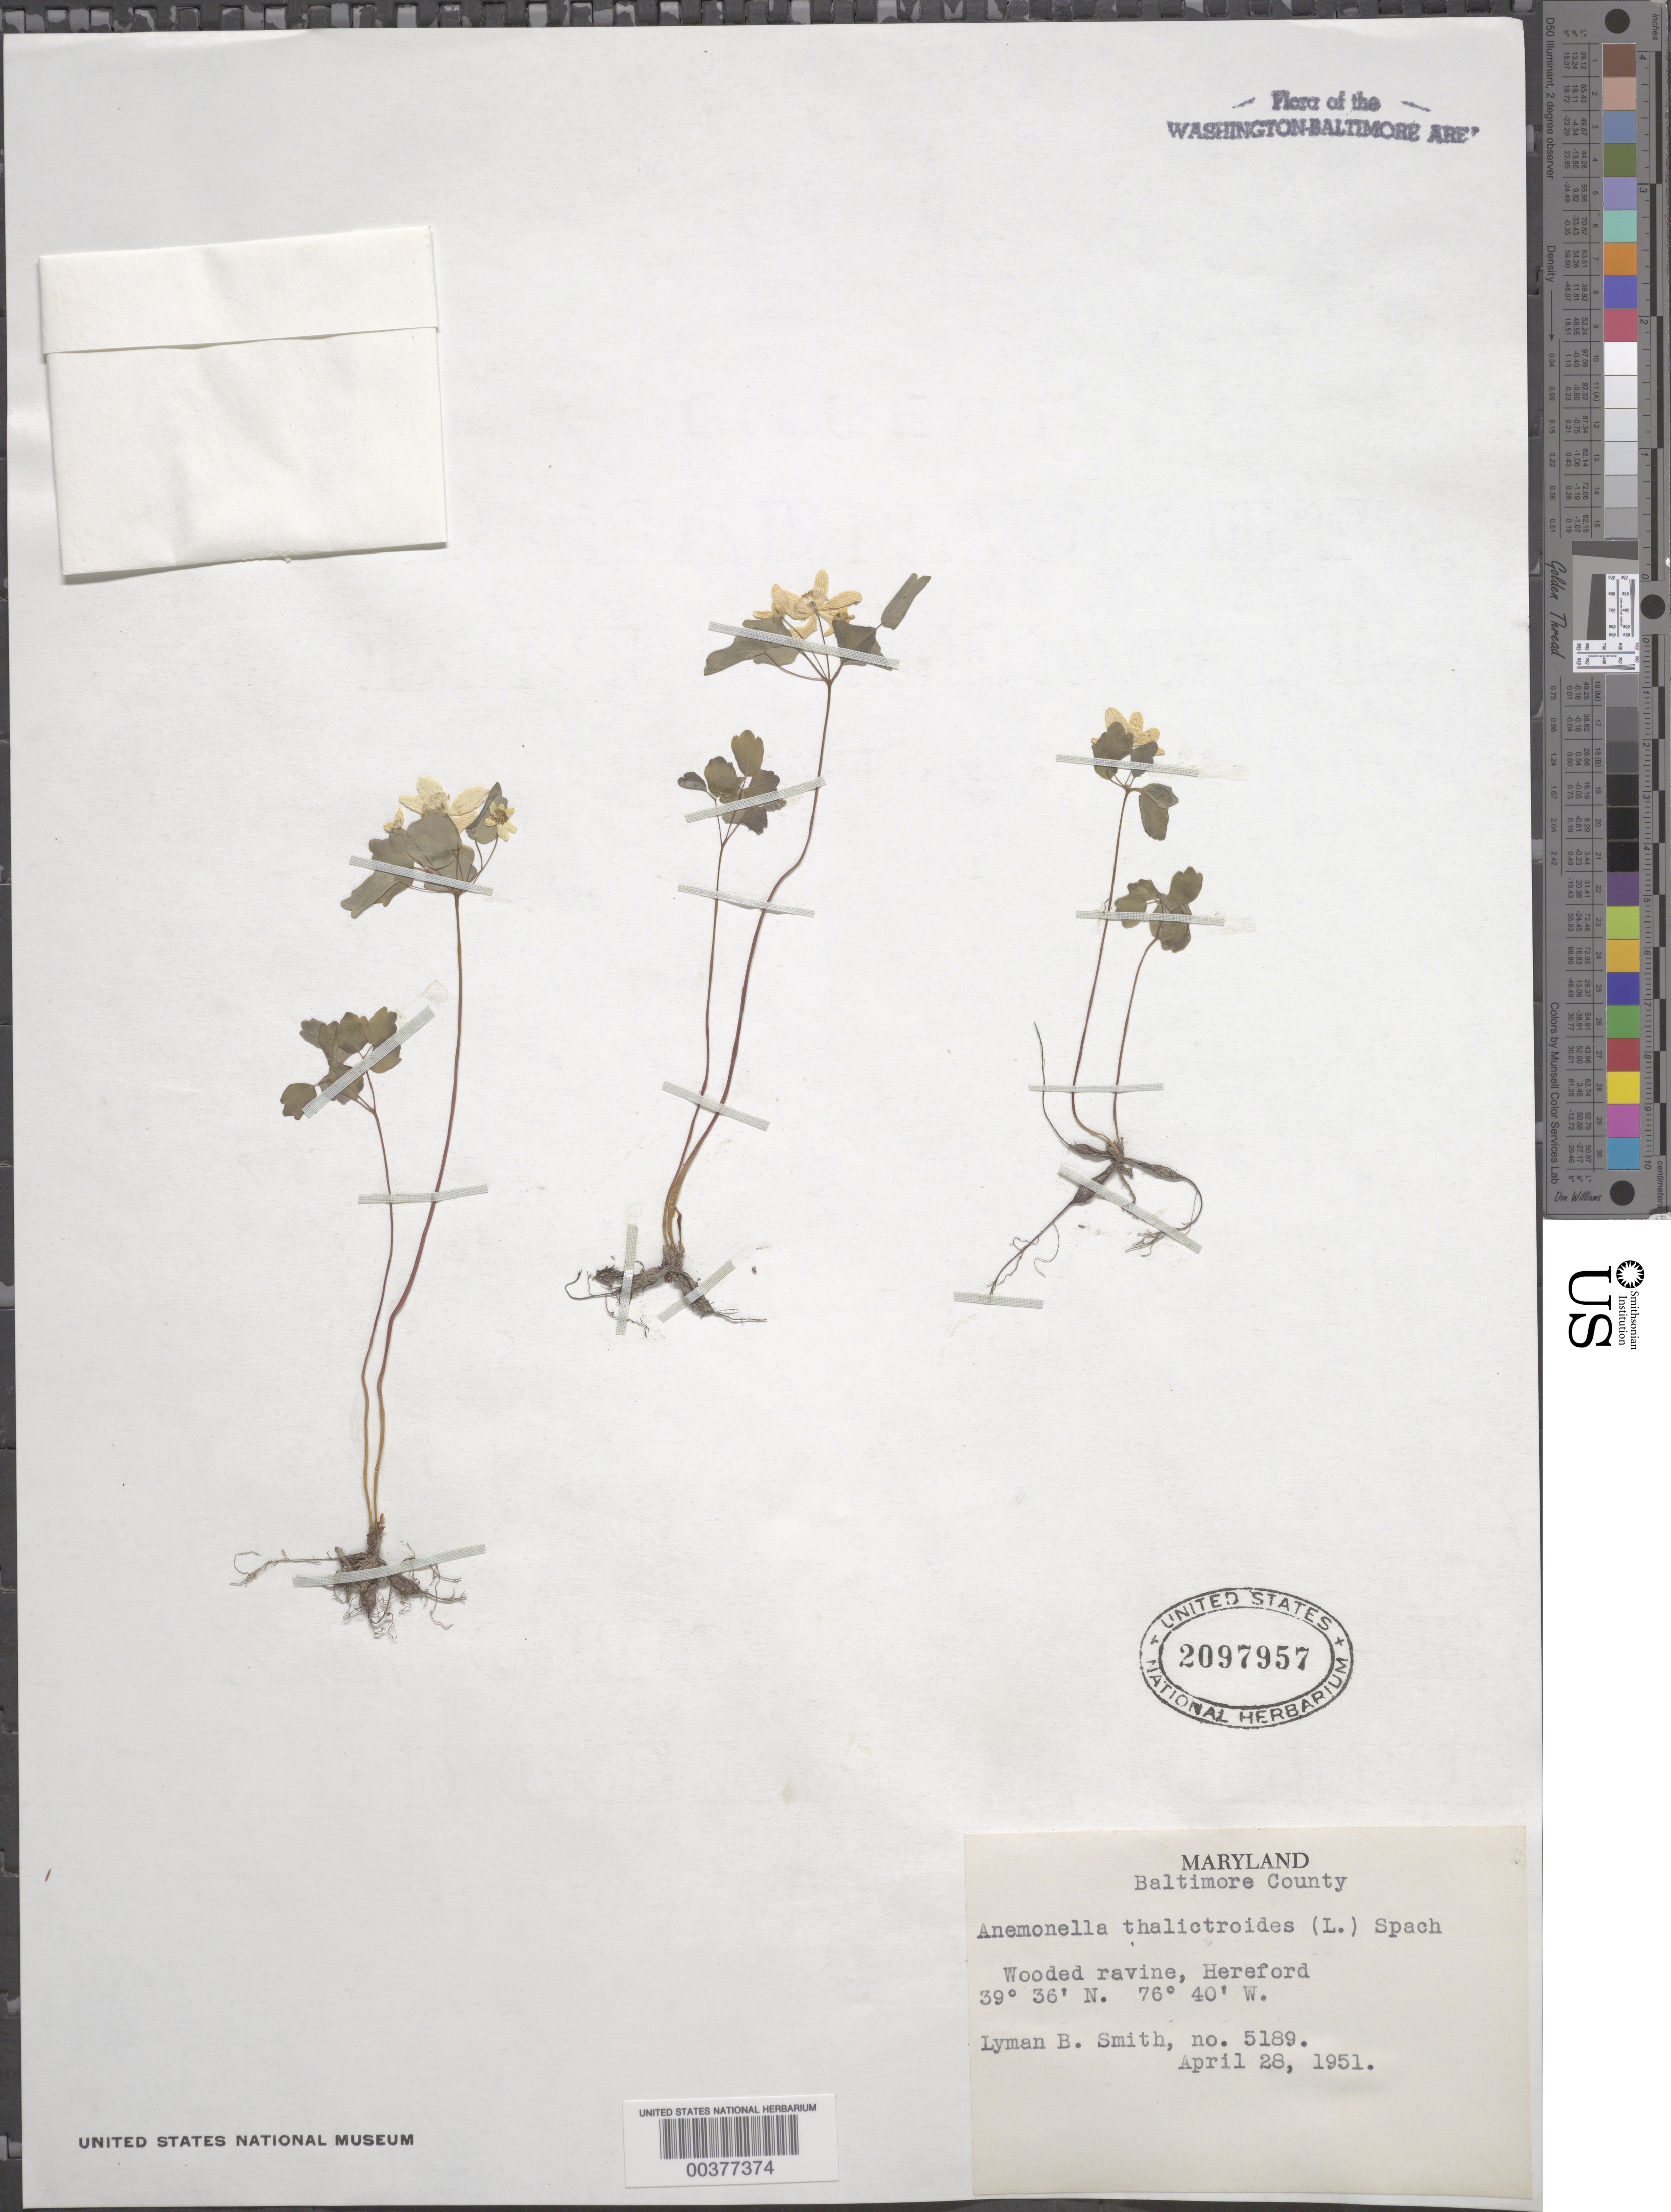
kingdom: Plantae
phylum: Tracheophyta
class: Magnoliopsida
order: Ranunculales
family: Ranunculaceae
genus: Thalictrum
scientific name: Thalictrum thalictroides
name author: (L.) A.J. Eames & B. Boivin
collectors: L. Smith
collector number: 5189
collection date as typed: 28 Apr 1951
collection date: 1951-04-28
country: United States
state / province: Maryland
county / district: Baltimore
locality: Hereford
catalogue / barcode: US 2097957